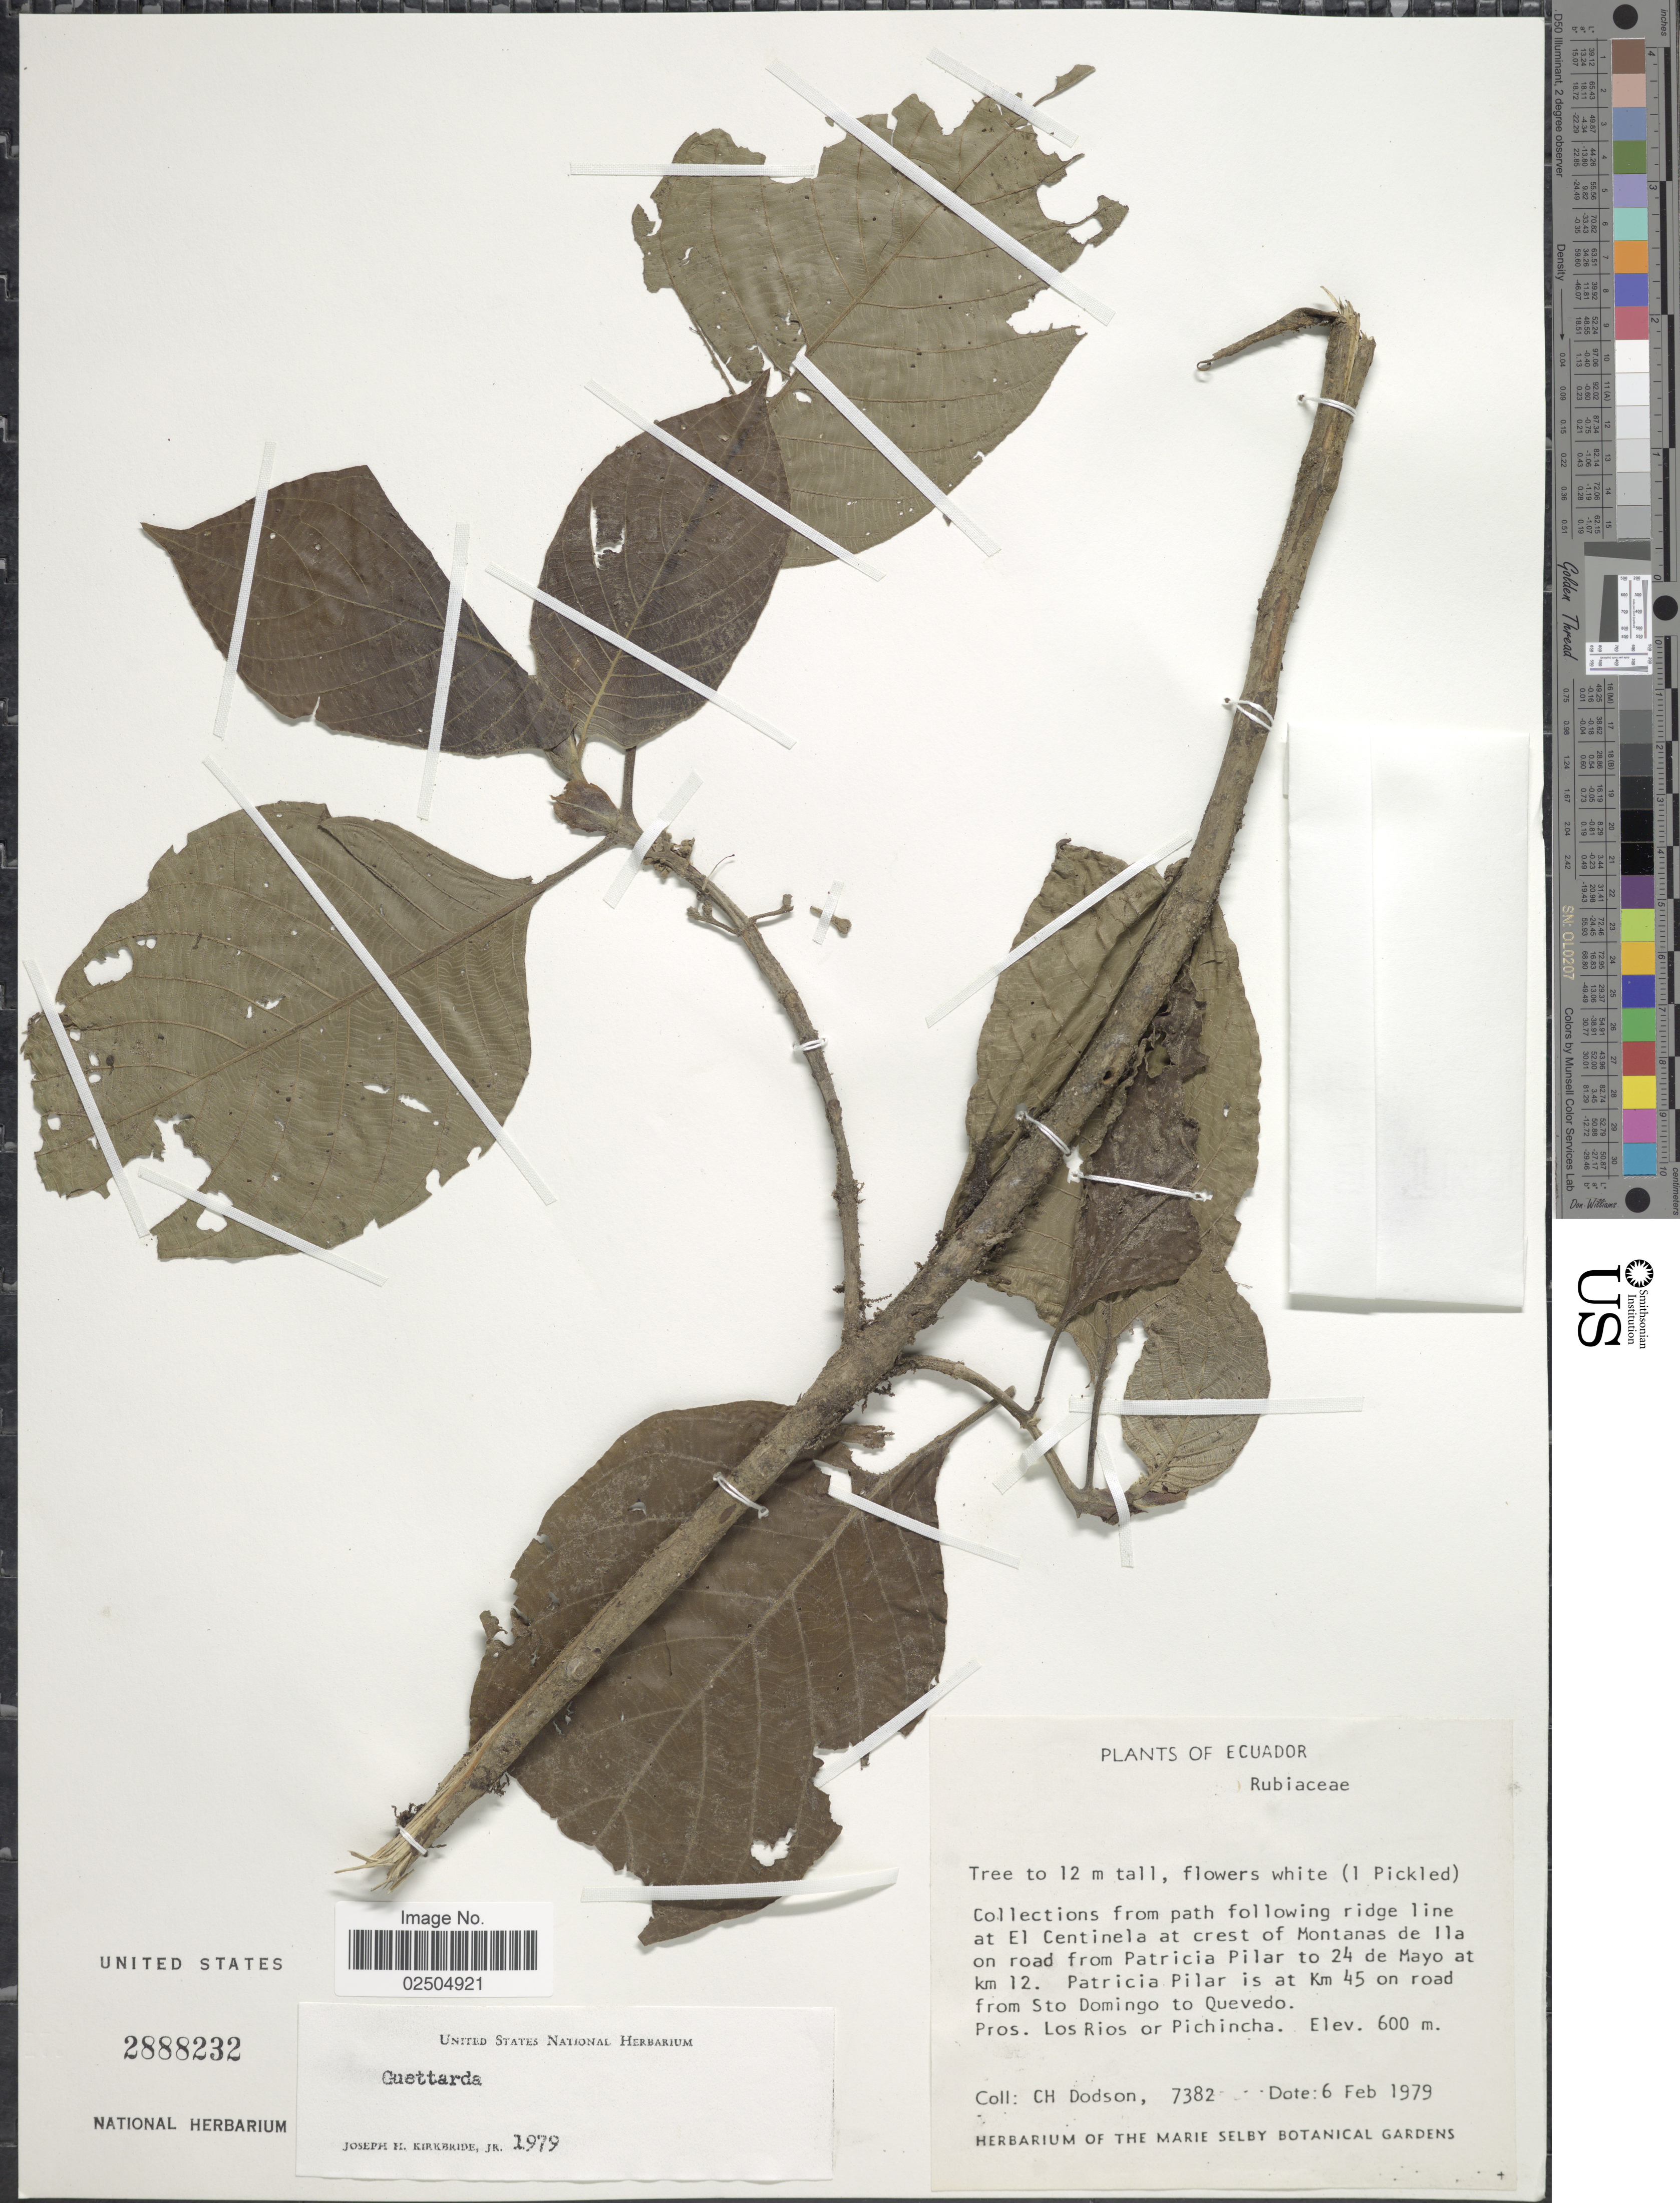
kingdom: Plantae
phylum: Tracheophyta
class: Magnoliopsida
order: Gentianales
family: Rubiaceae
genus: Guettarda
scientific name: Guettarda sp.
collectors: C. H. Dodson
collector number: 7382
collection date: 1979-02-06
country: Ecuador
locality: Ridge line at El Centinela at crest of Montanas de Ila on road from Patricia Pilar to 24 de Mayo at km 12, Patricia Pilar is at Km 45 on road from Sto Domingo To Quevedo, pros. Los Rios or Pichincha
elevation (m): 600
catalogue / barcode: US 2888232